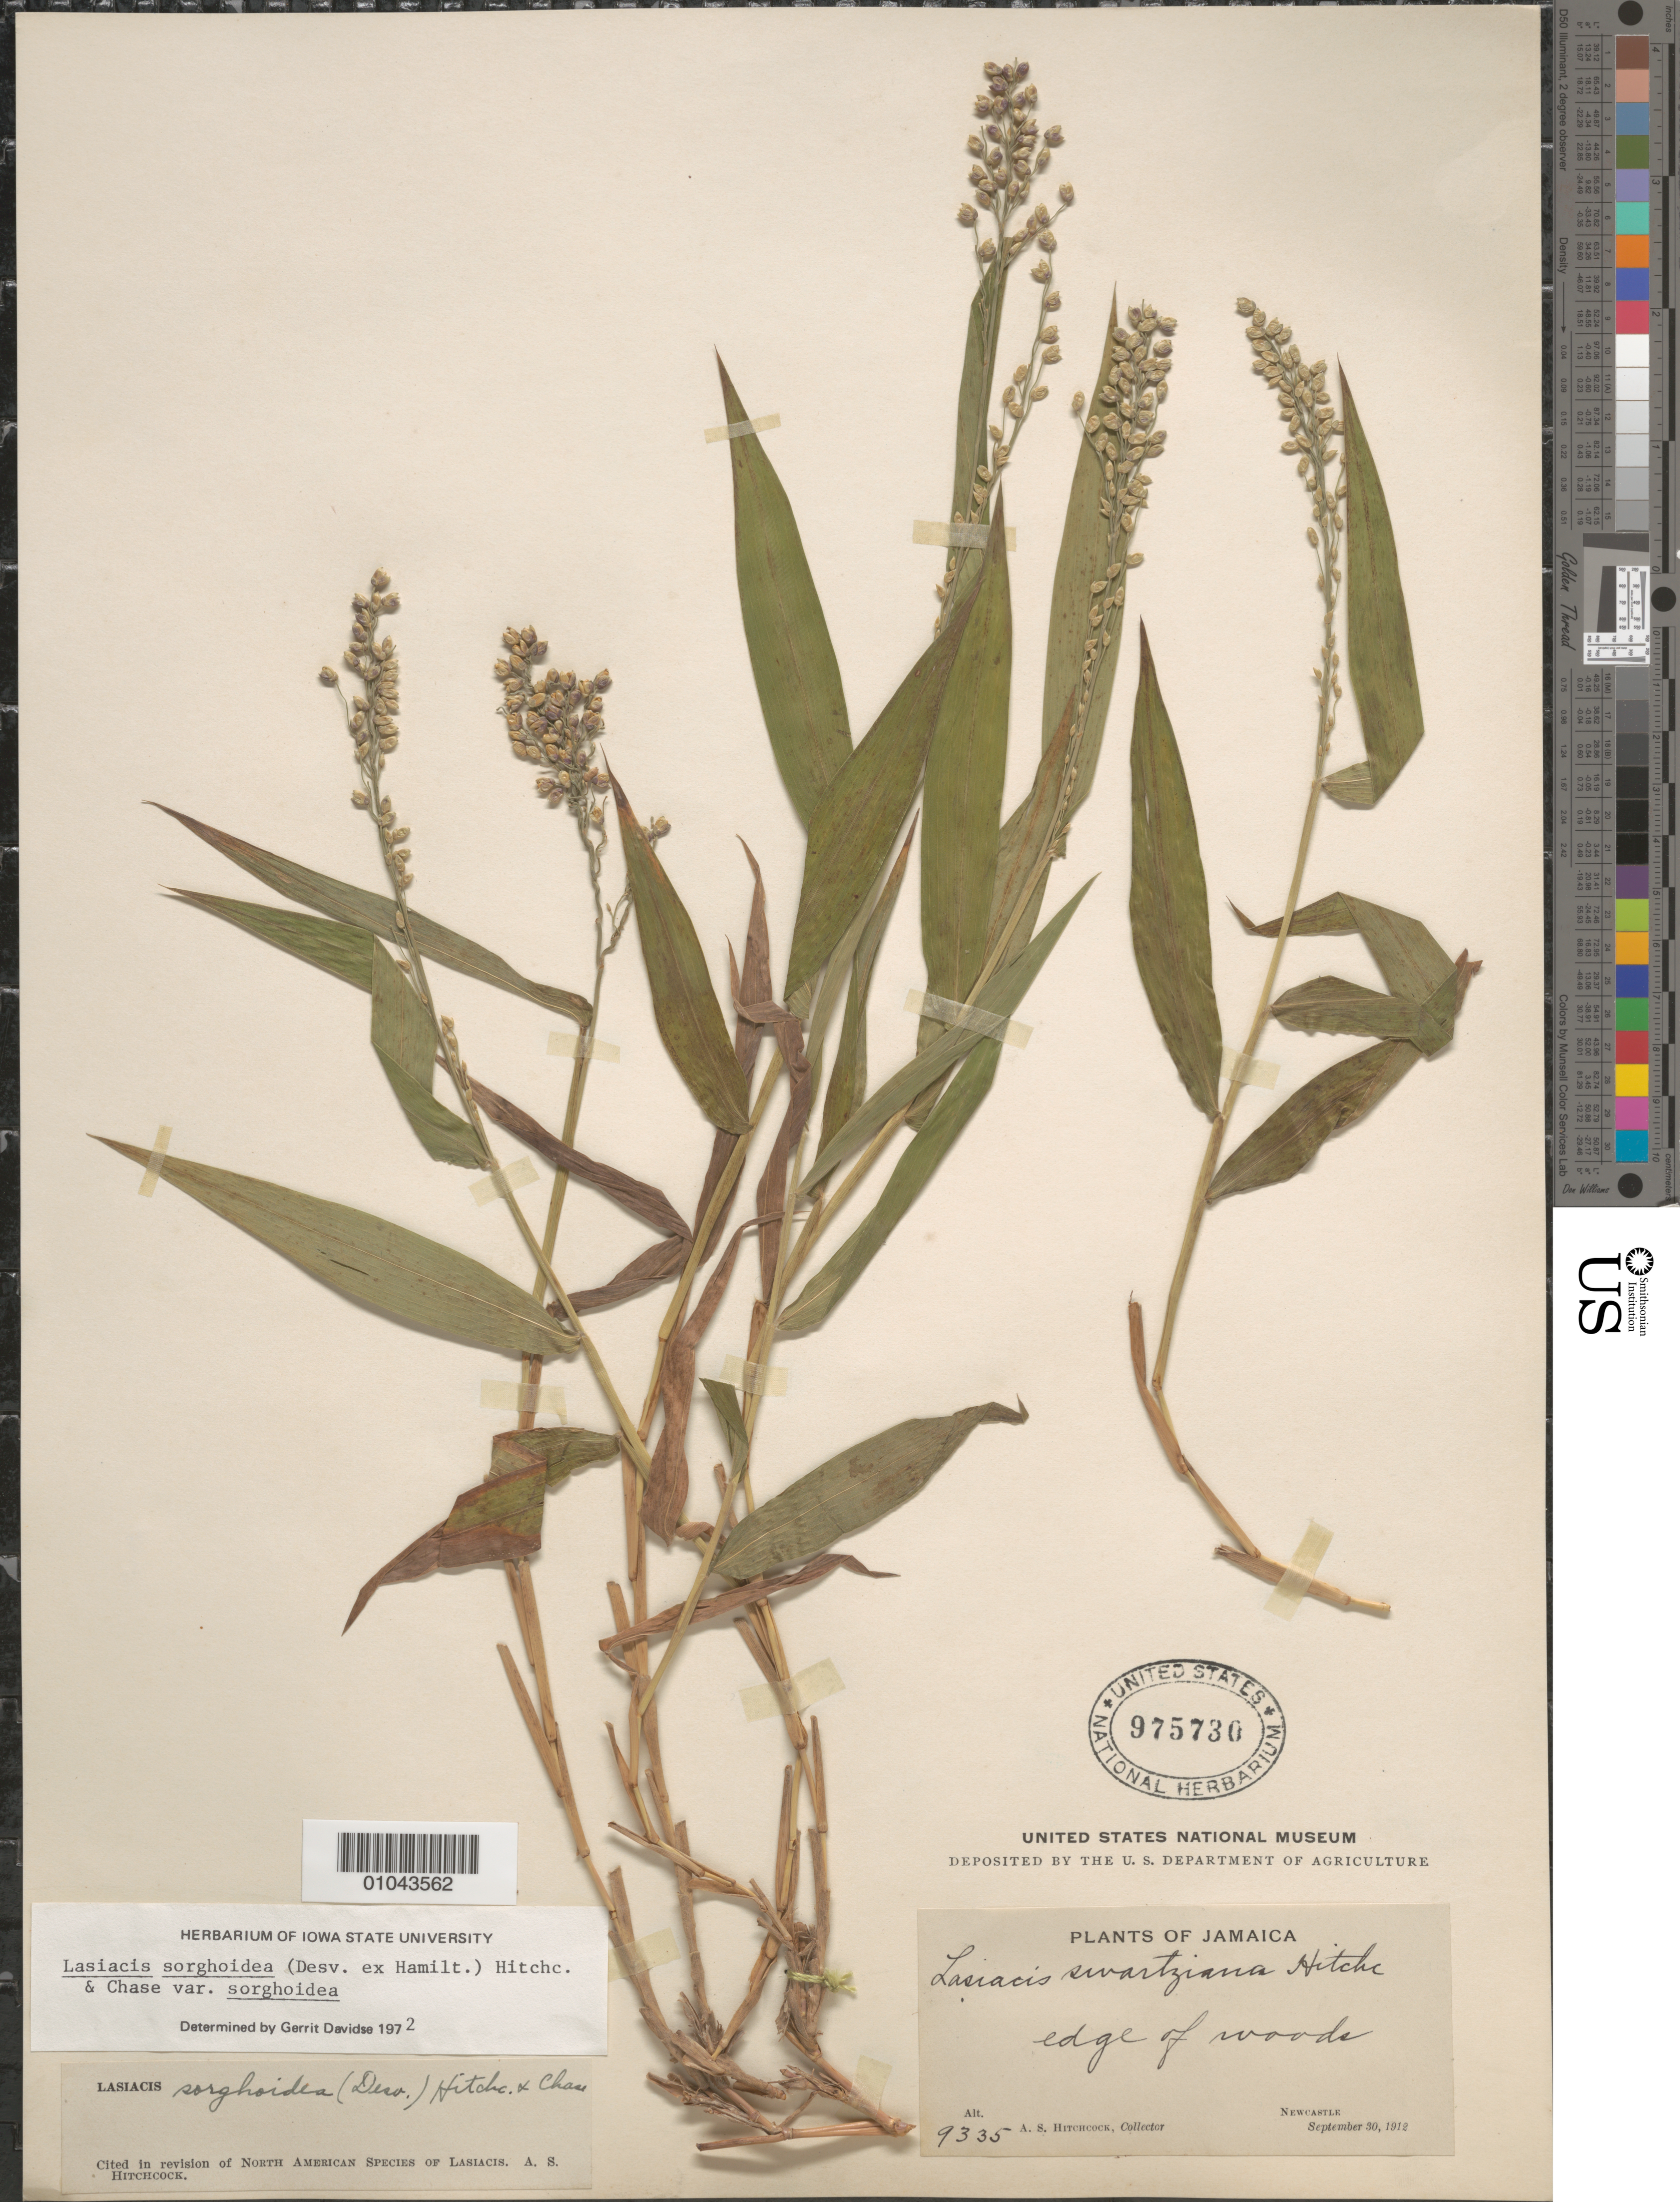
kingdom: Plantae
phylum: Tracheophyta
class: Liliopsida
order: Poales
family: Poaceae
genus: Lasiacis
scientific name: Lasiacis sorghoidea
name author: (Desv. ex Ham.) Hitchc. & Chase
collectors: A. S. Hitchcock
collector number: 9335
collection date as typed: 30 Sep 1912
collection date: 1912-09-30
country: Jamaica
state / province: Saint Andrew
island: Jamaica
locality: Newcastle, edge of woods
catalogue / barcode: US 975730